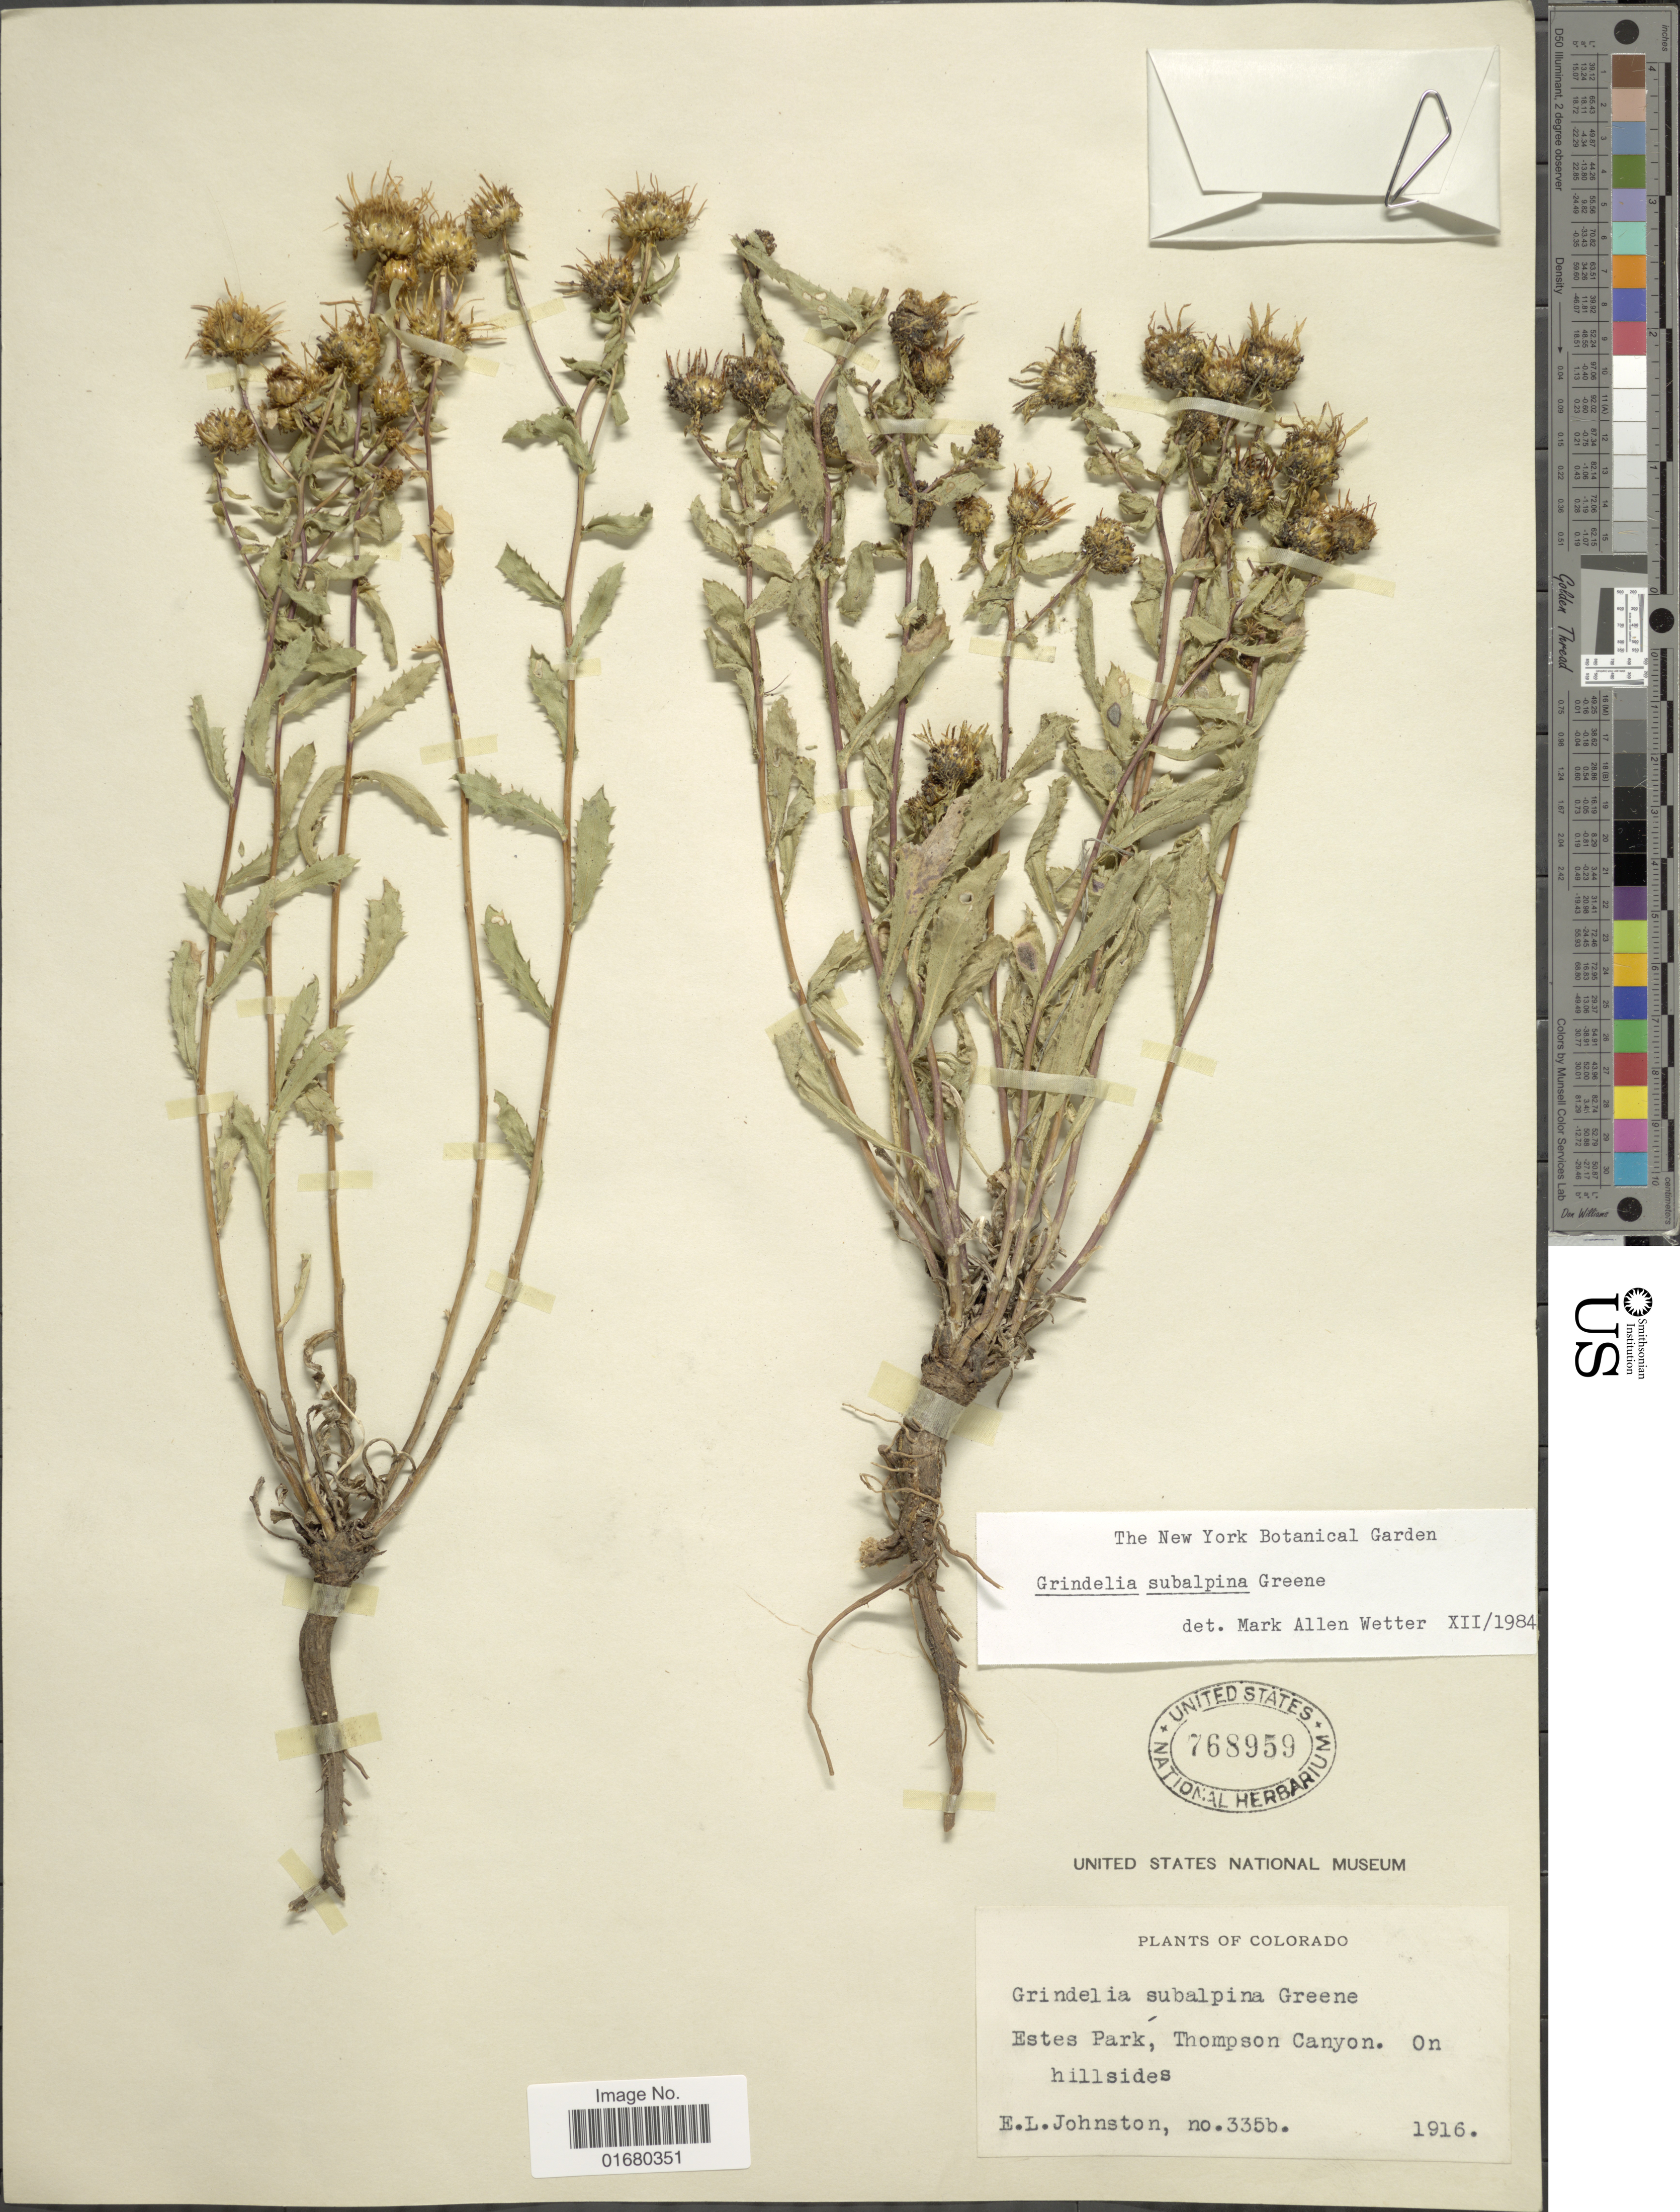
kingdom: Plantae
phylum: Tracheophyta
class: Magnoliopsida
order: Asterales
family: Asteraceae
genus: Grindelia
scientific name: Grindelia subalpina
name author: S.W. Greene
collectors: E. L. Johnston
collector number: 335b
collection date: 1916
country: United States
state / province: Colorado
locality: Estes Park, Thompson Canyon, On hillsides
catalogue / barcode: US 768959